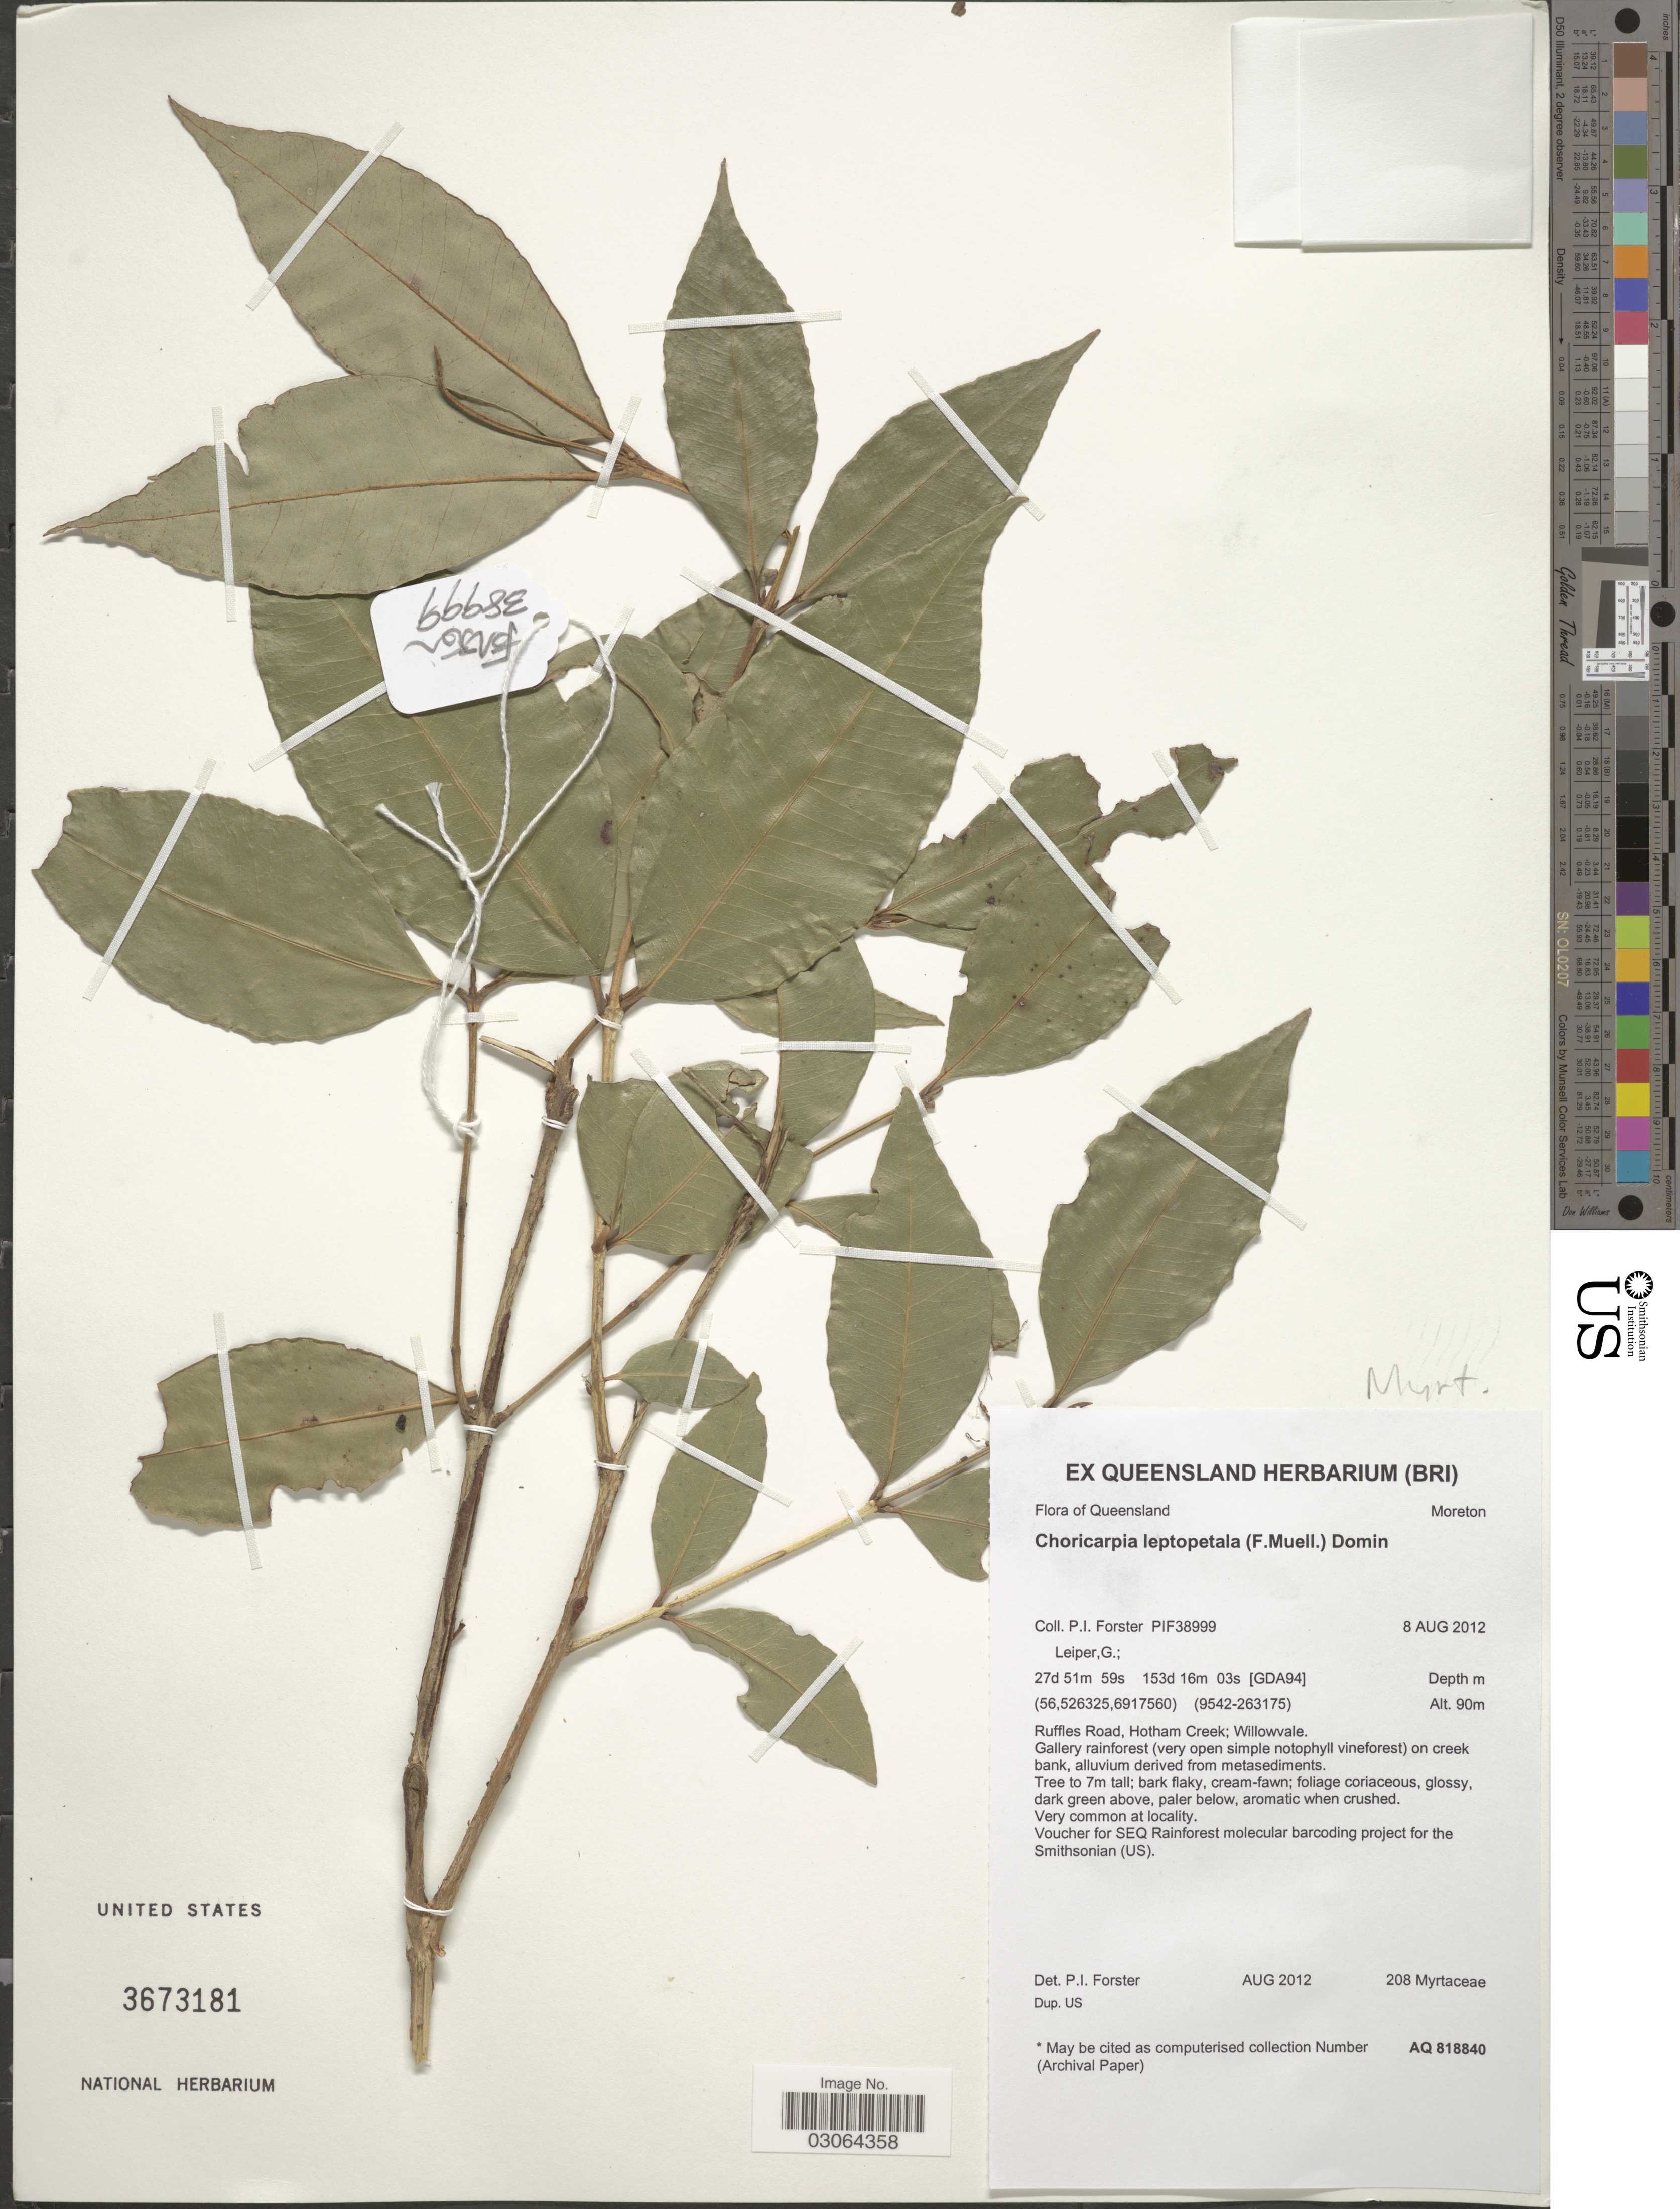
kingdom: Plantae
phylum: Tracheophyta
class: Magnoliopsida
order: Myrtales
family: Myrtaceae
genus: Backhousia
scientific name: Backhousia leptopetala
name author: (F. Muell.) M.G. Harr.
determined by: Strong, Mark T., (BOT), Smithsonian Institution - National Museum of Natural History (UNITED STATES)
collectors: P. Forster & G. Leiper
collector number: PIF38999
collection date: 2012-08-08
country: Australia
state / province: Queensland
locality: Ruffles Road, Hotham Creek; Willowvale, [GDA94].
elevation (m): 90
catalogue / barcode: US 3673181